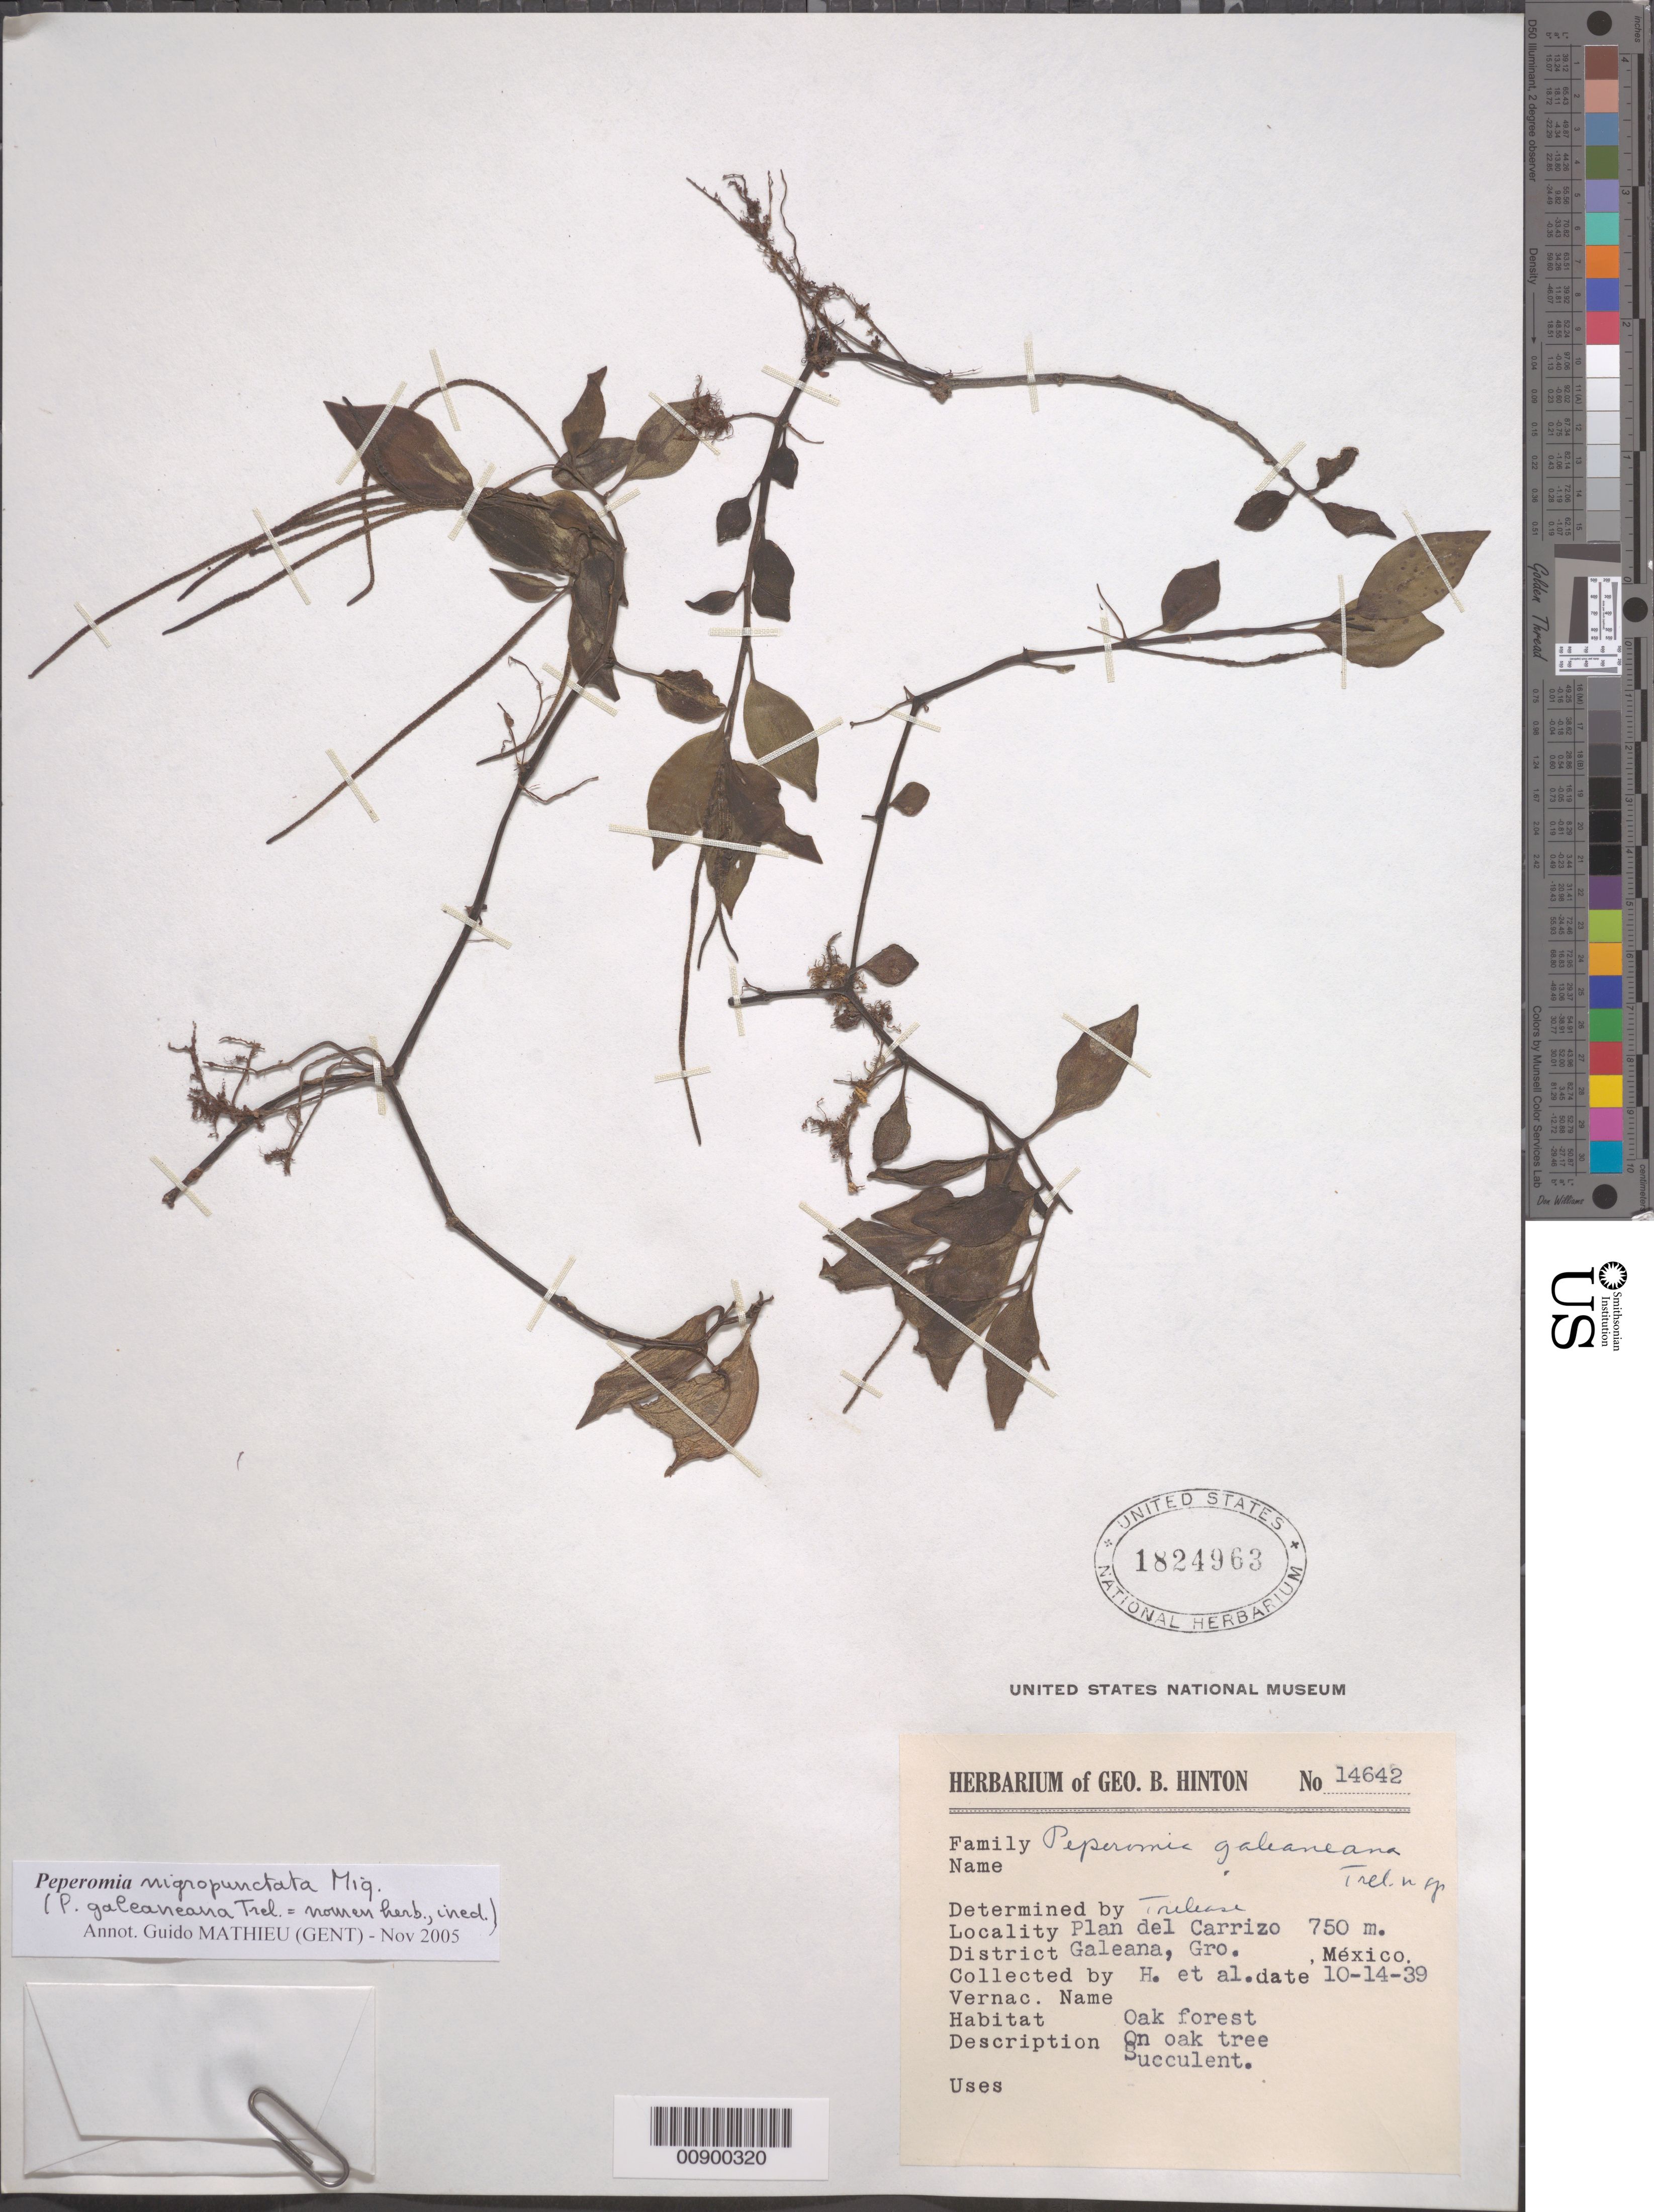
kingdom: Plantae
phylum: Tracheophyta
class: Magnoliopsida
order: Piperales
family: Piperaceae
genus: Peperomia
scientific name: Peperomia nigropunctata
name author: Miq.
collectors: G. B. Hinton & et al.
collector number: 14642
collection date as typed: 14 Oct 1939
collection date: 1939-10-14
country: Mexico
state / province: Guerrero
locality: Plan del Carrizo, District Galeana, Guerrero.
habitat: Oak forest. On oak tree.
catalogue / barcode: US 1824963